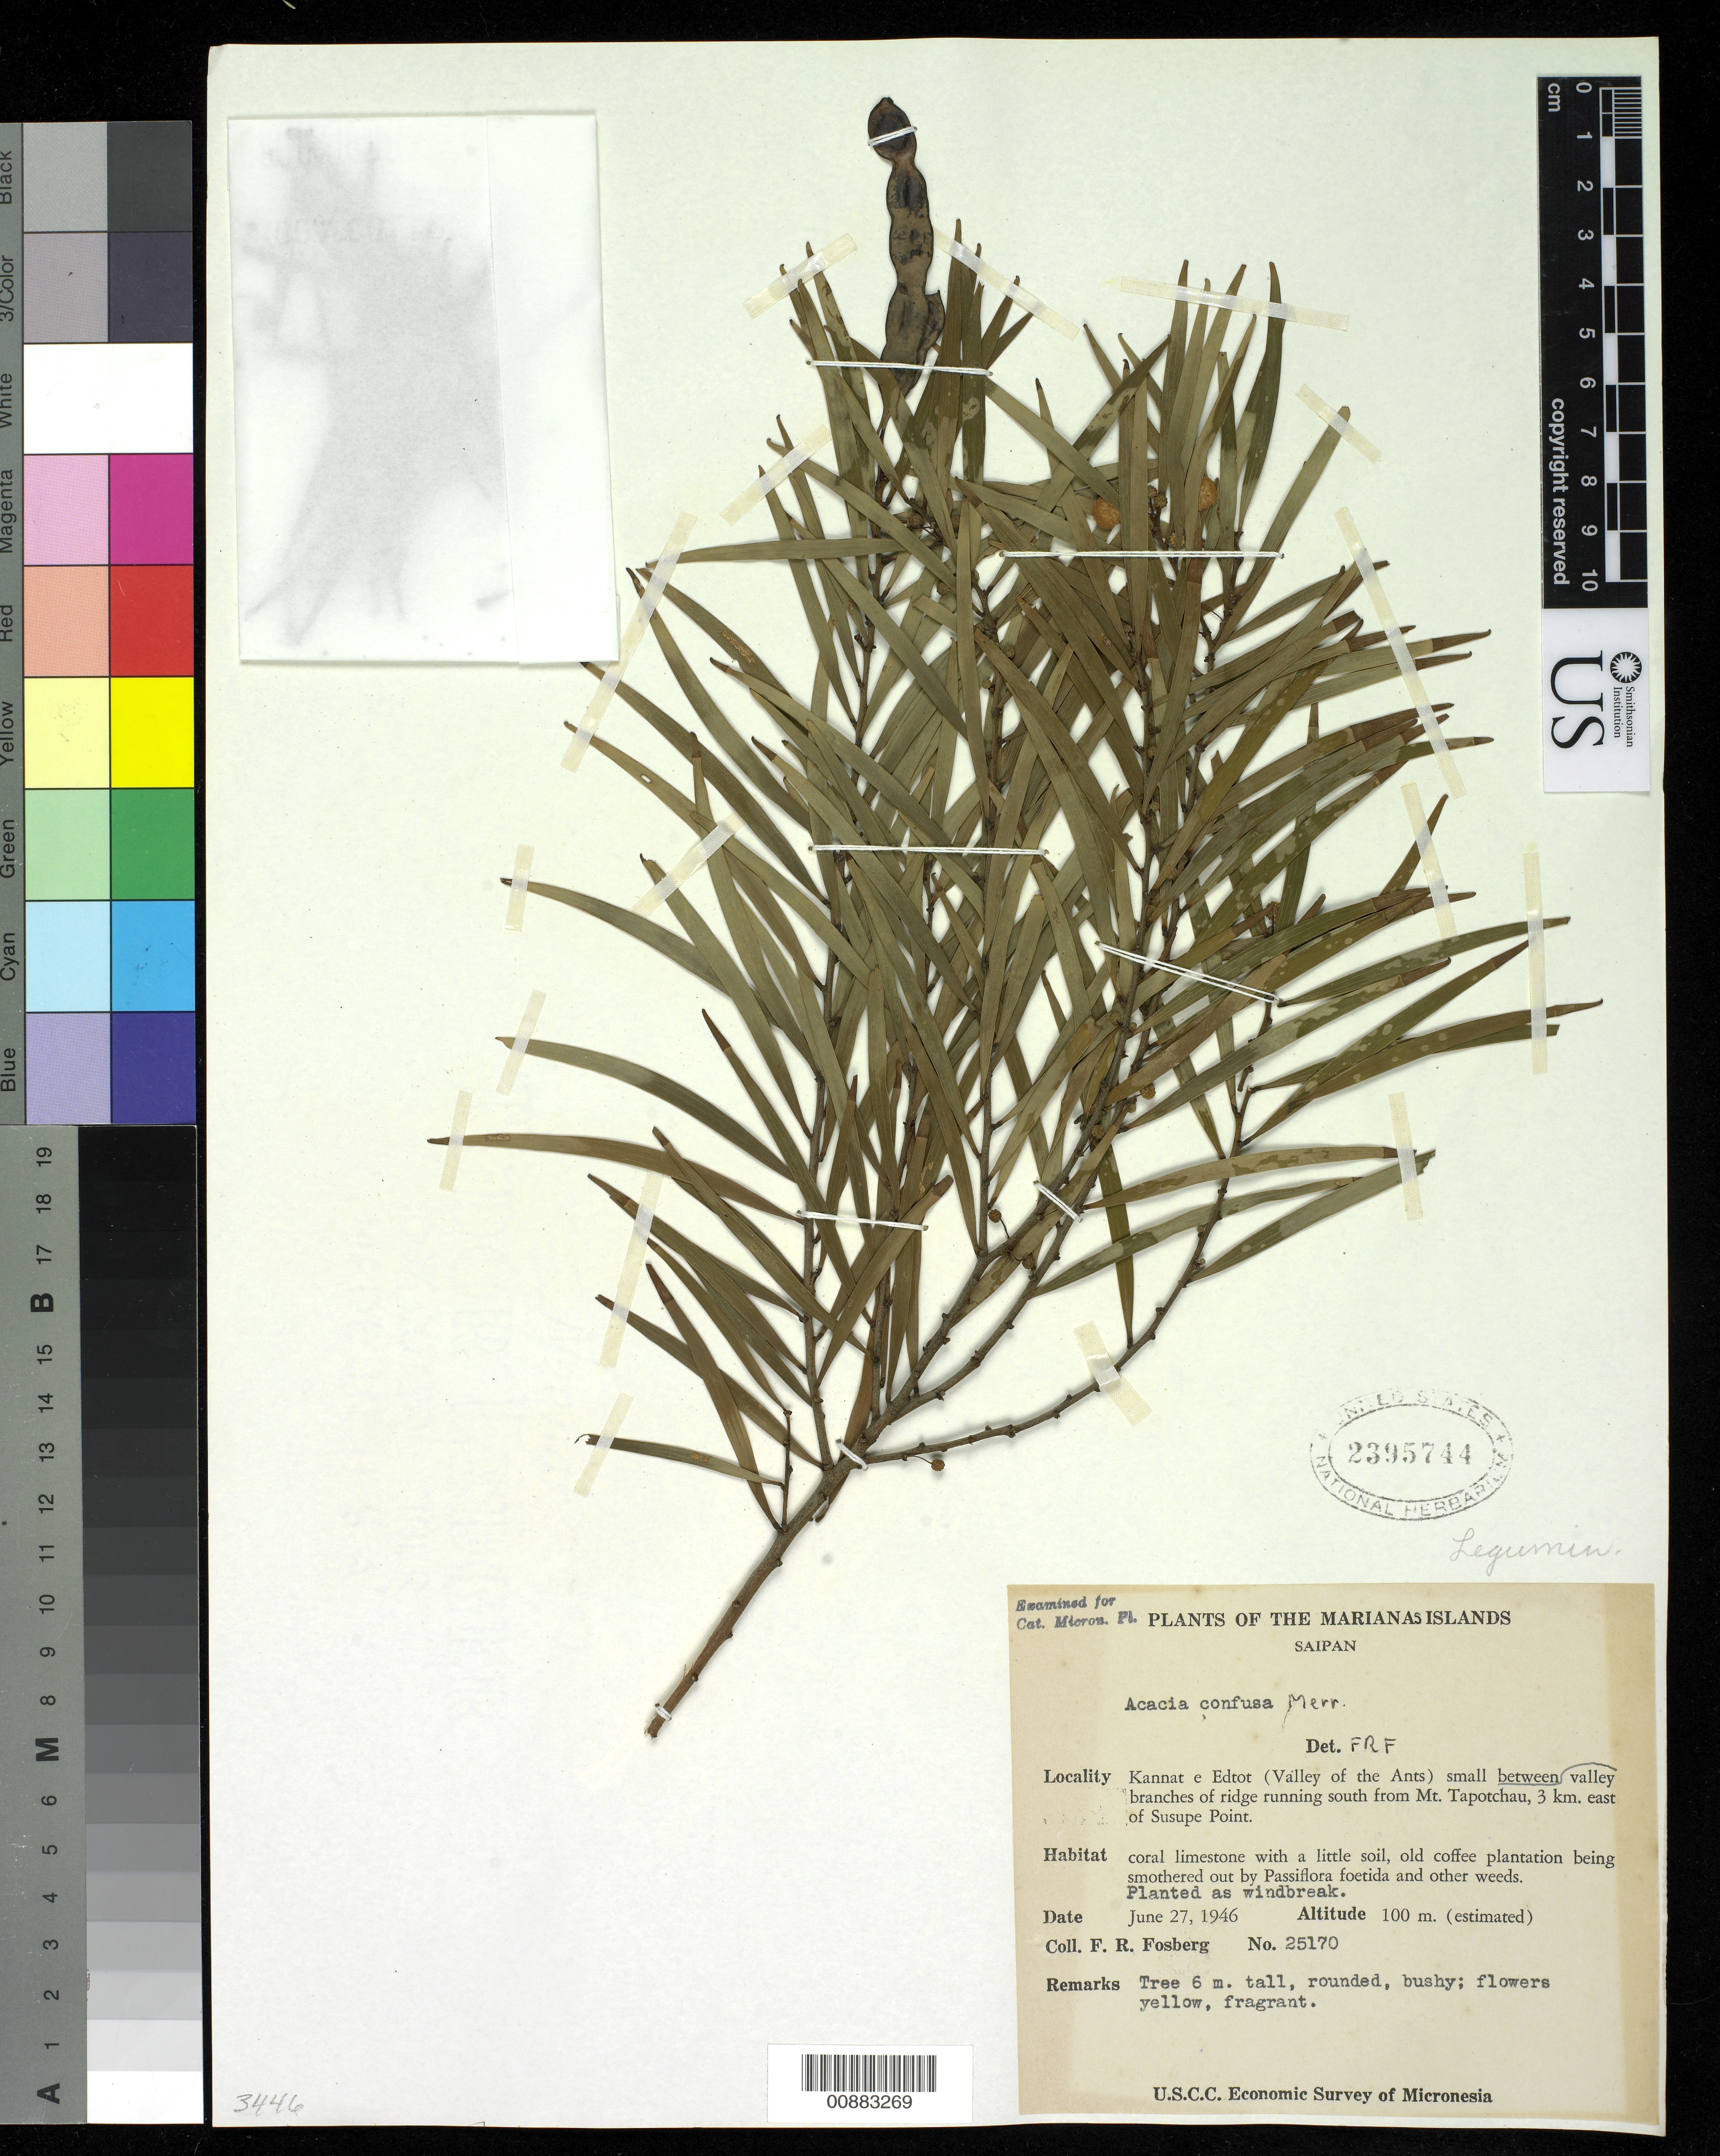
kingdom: Plantae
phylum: Tracheophyta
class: Magnoliopsida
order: Fabales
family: Fabaceae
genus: Acacia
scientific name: Acacia confusa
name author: Merr.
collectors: F. R. Fosberg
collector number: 25170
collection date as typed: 27 Jun 1946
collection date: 1946-06-27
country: Northern Mariana Islands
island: Saipan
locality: Kannat e Edtot (Valley of the Ants); small valley between branches of ridge running south from Mt. Tapotchau, 3 km. east of Susue Point.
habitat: Coral limestone with a little soil, old coffee plalntation being smothered out by Passiflora foetida and other weeds.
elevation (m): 100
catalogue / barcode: US 2395744